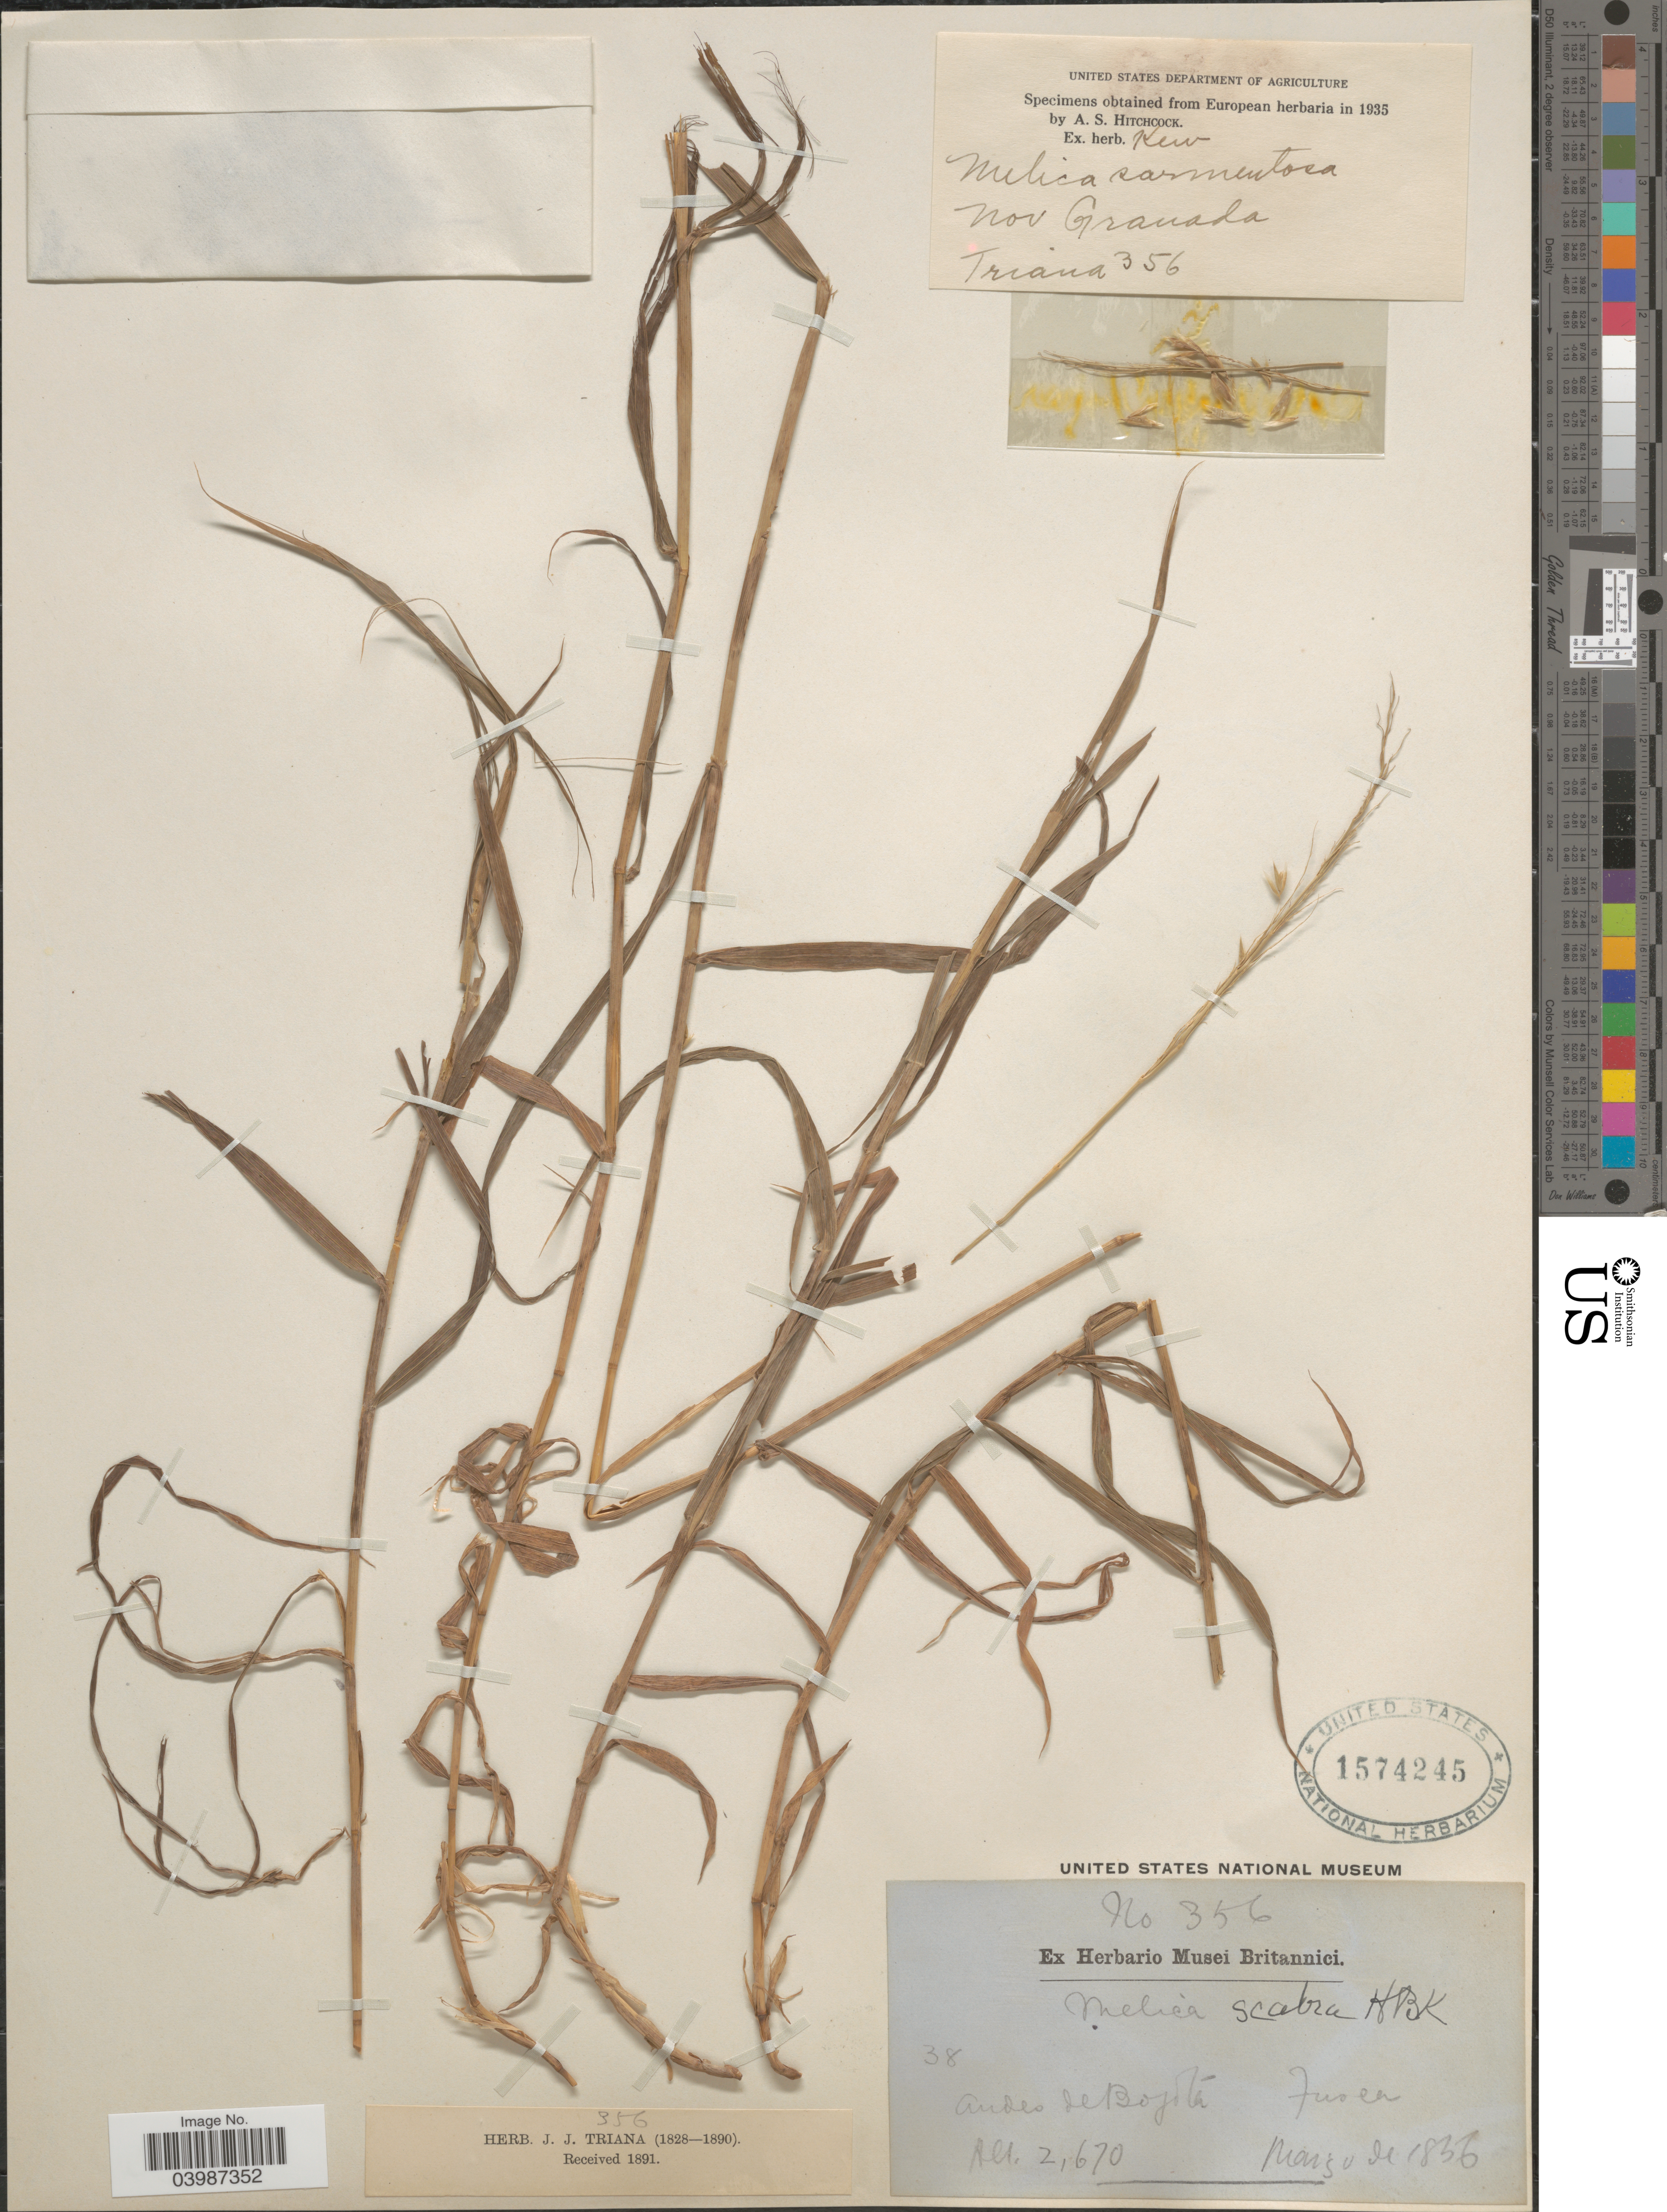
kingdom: Plantae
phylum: Tracheophyta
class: Liliopsida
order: Poales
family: Poaceae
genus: Melica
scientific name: Melica scabra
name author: Kunth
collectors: ex herb. Musei Britannici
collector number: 356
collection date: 1836-03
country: Colombia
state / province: Bogota D.C.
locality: Andes de Bogotá. Fusca.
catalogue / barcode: US 1574245